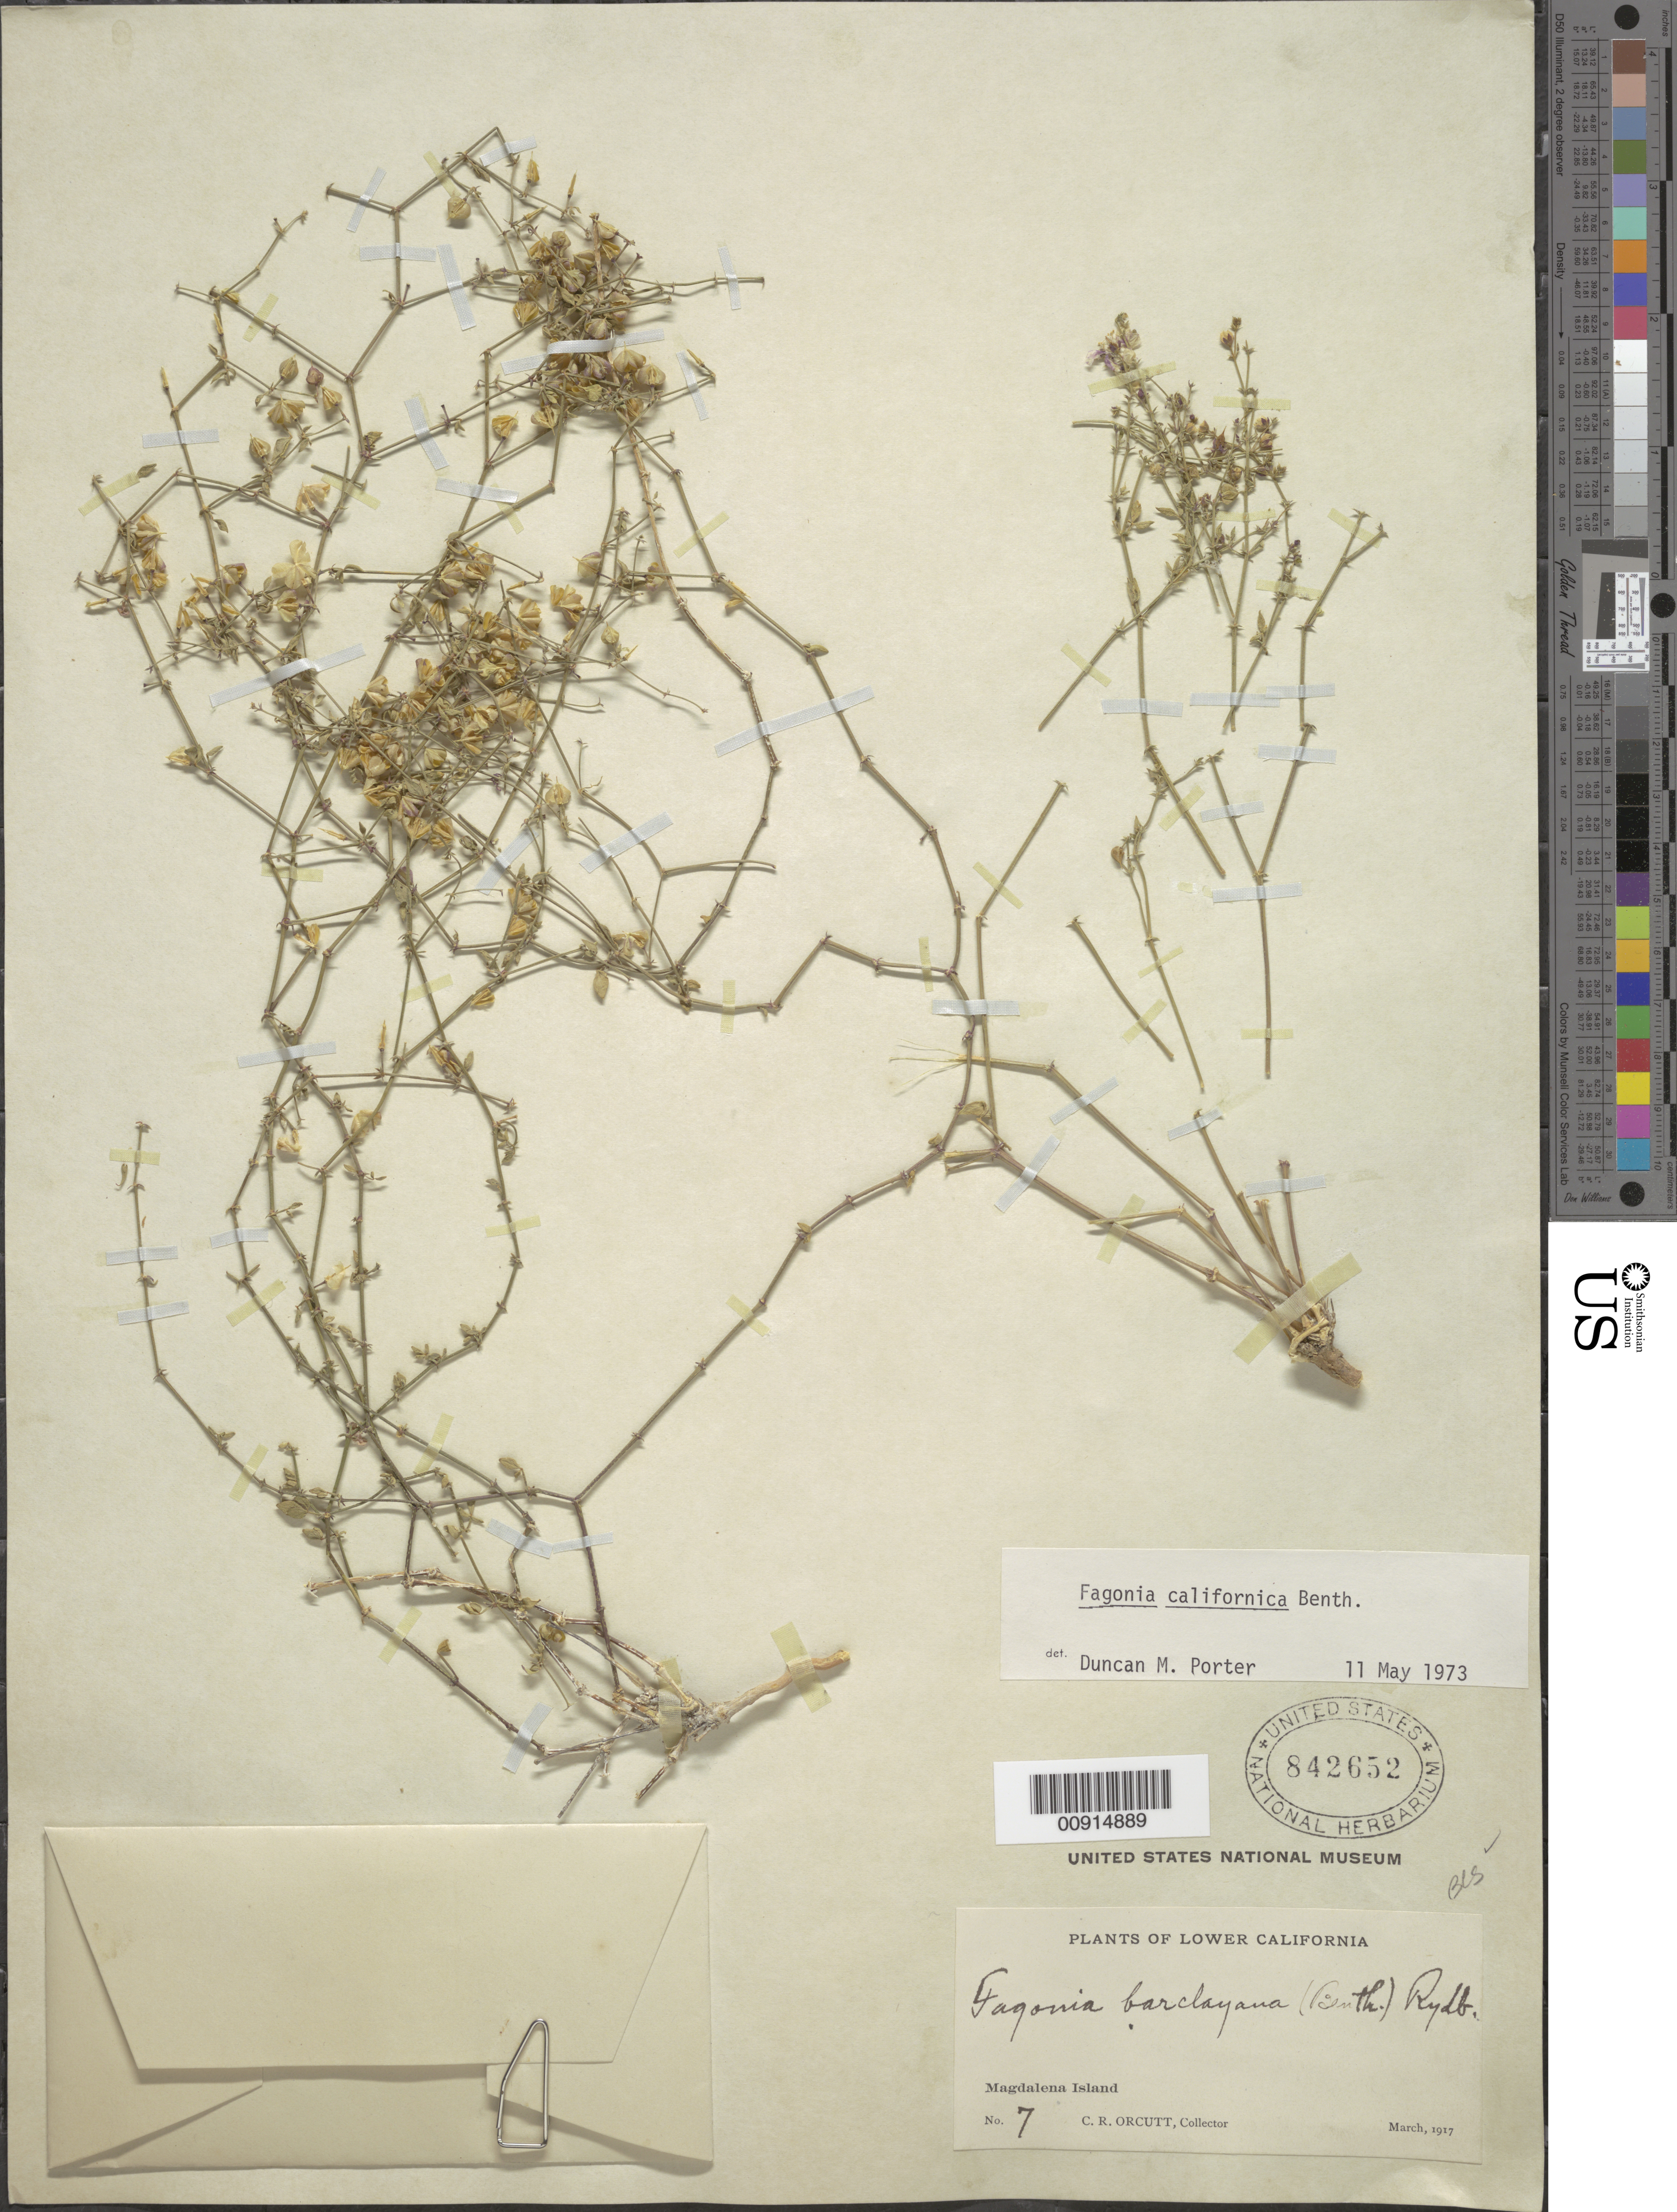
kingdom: Plantae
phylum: Tracheophyta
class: Magnoliopsida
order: Zygophyllales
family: Zygophyllaceae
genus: Fagonia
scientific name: Fagonia californica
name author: Benth.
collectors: C. R. Orcutt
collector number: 7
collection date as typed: Mar 1917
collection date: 1917-03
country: Mexico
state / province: Baja California Sur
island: Magdalena I.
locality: Magdalena Island.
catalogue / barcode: US 842652